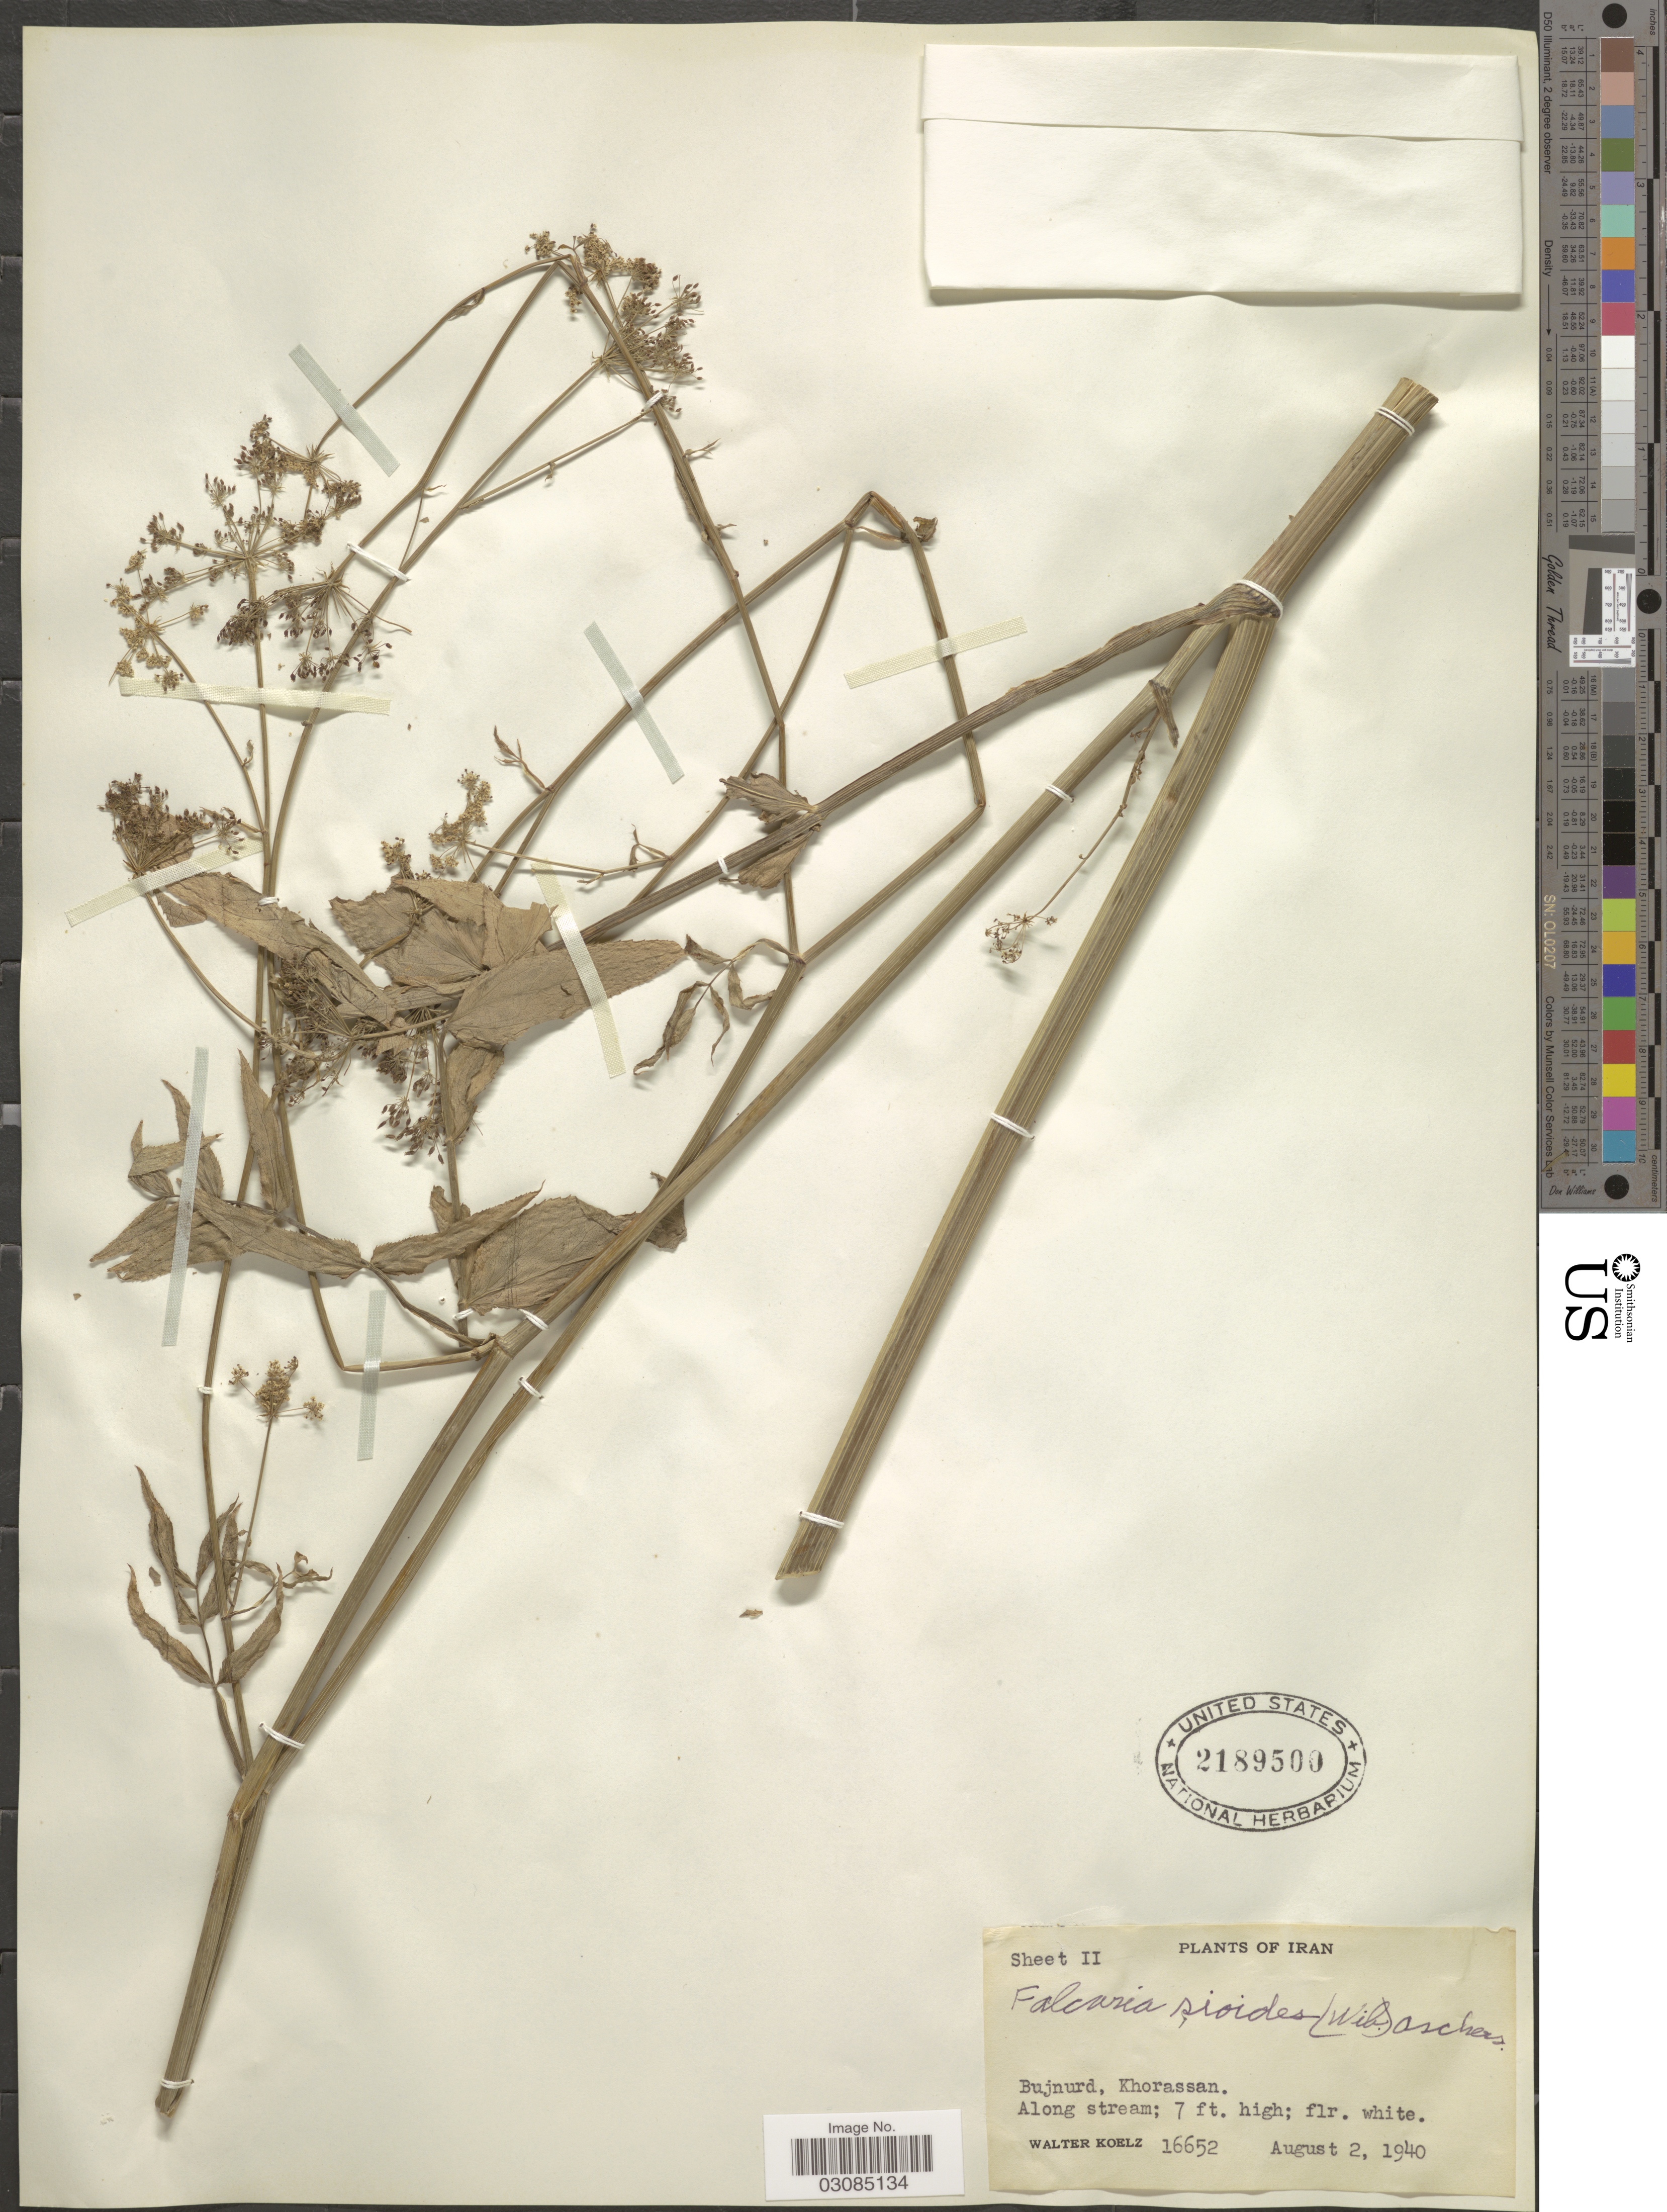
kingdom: Plantae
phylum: Tracheophyta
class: Magnoliopsida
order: Apiales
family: Apiaceae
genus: Falcaria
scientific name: Falcaria sioides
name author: (Wibel) Asch.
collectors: W. N. Koelz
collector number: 16652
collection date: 1940-08-02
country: Iran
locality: Bujnurd, Khorassan. Along stream.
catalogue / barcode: US 2189500